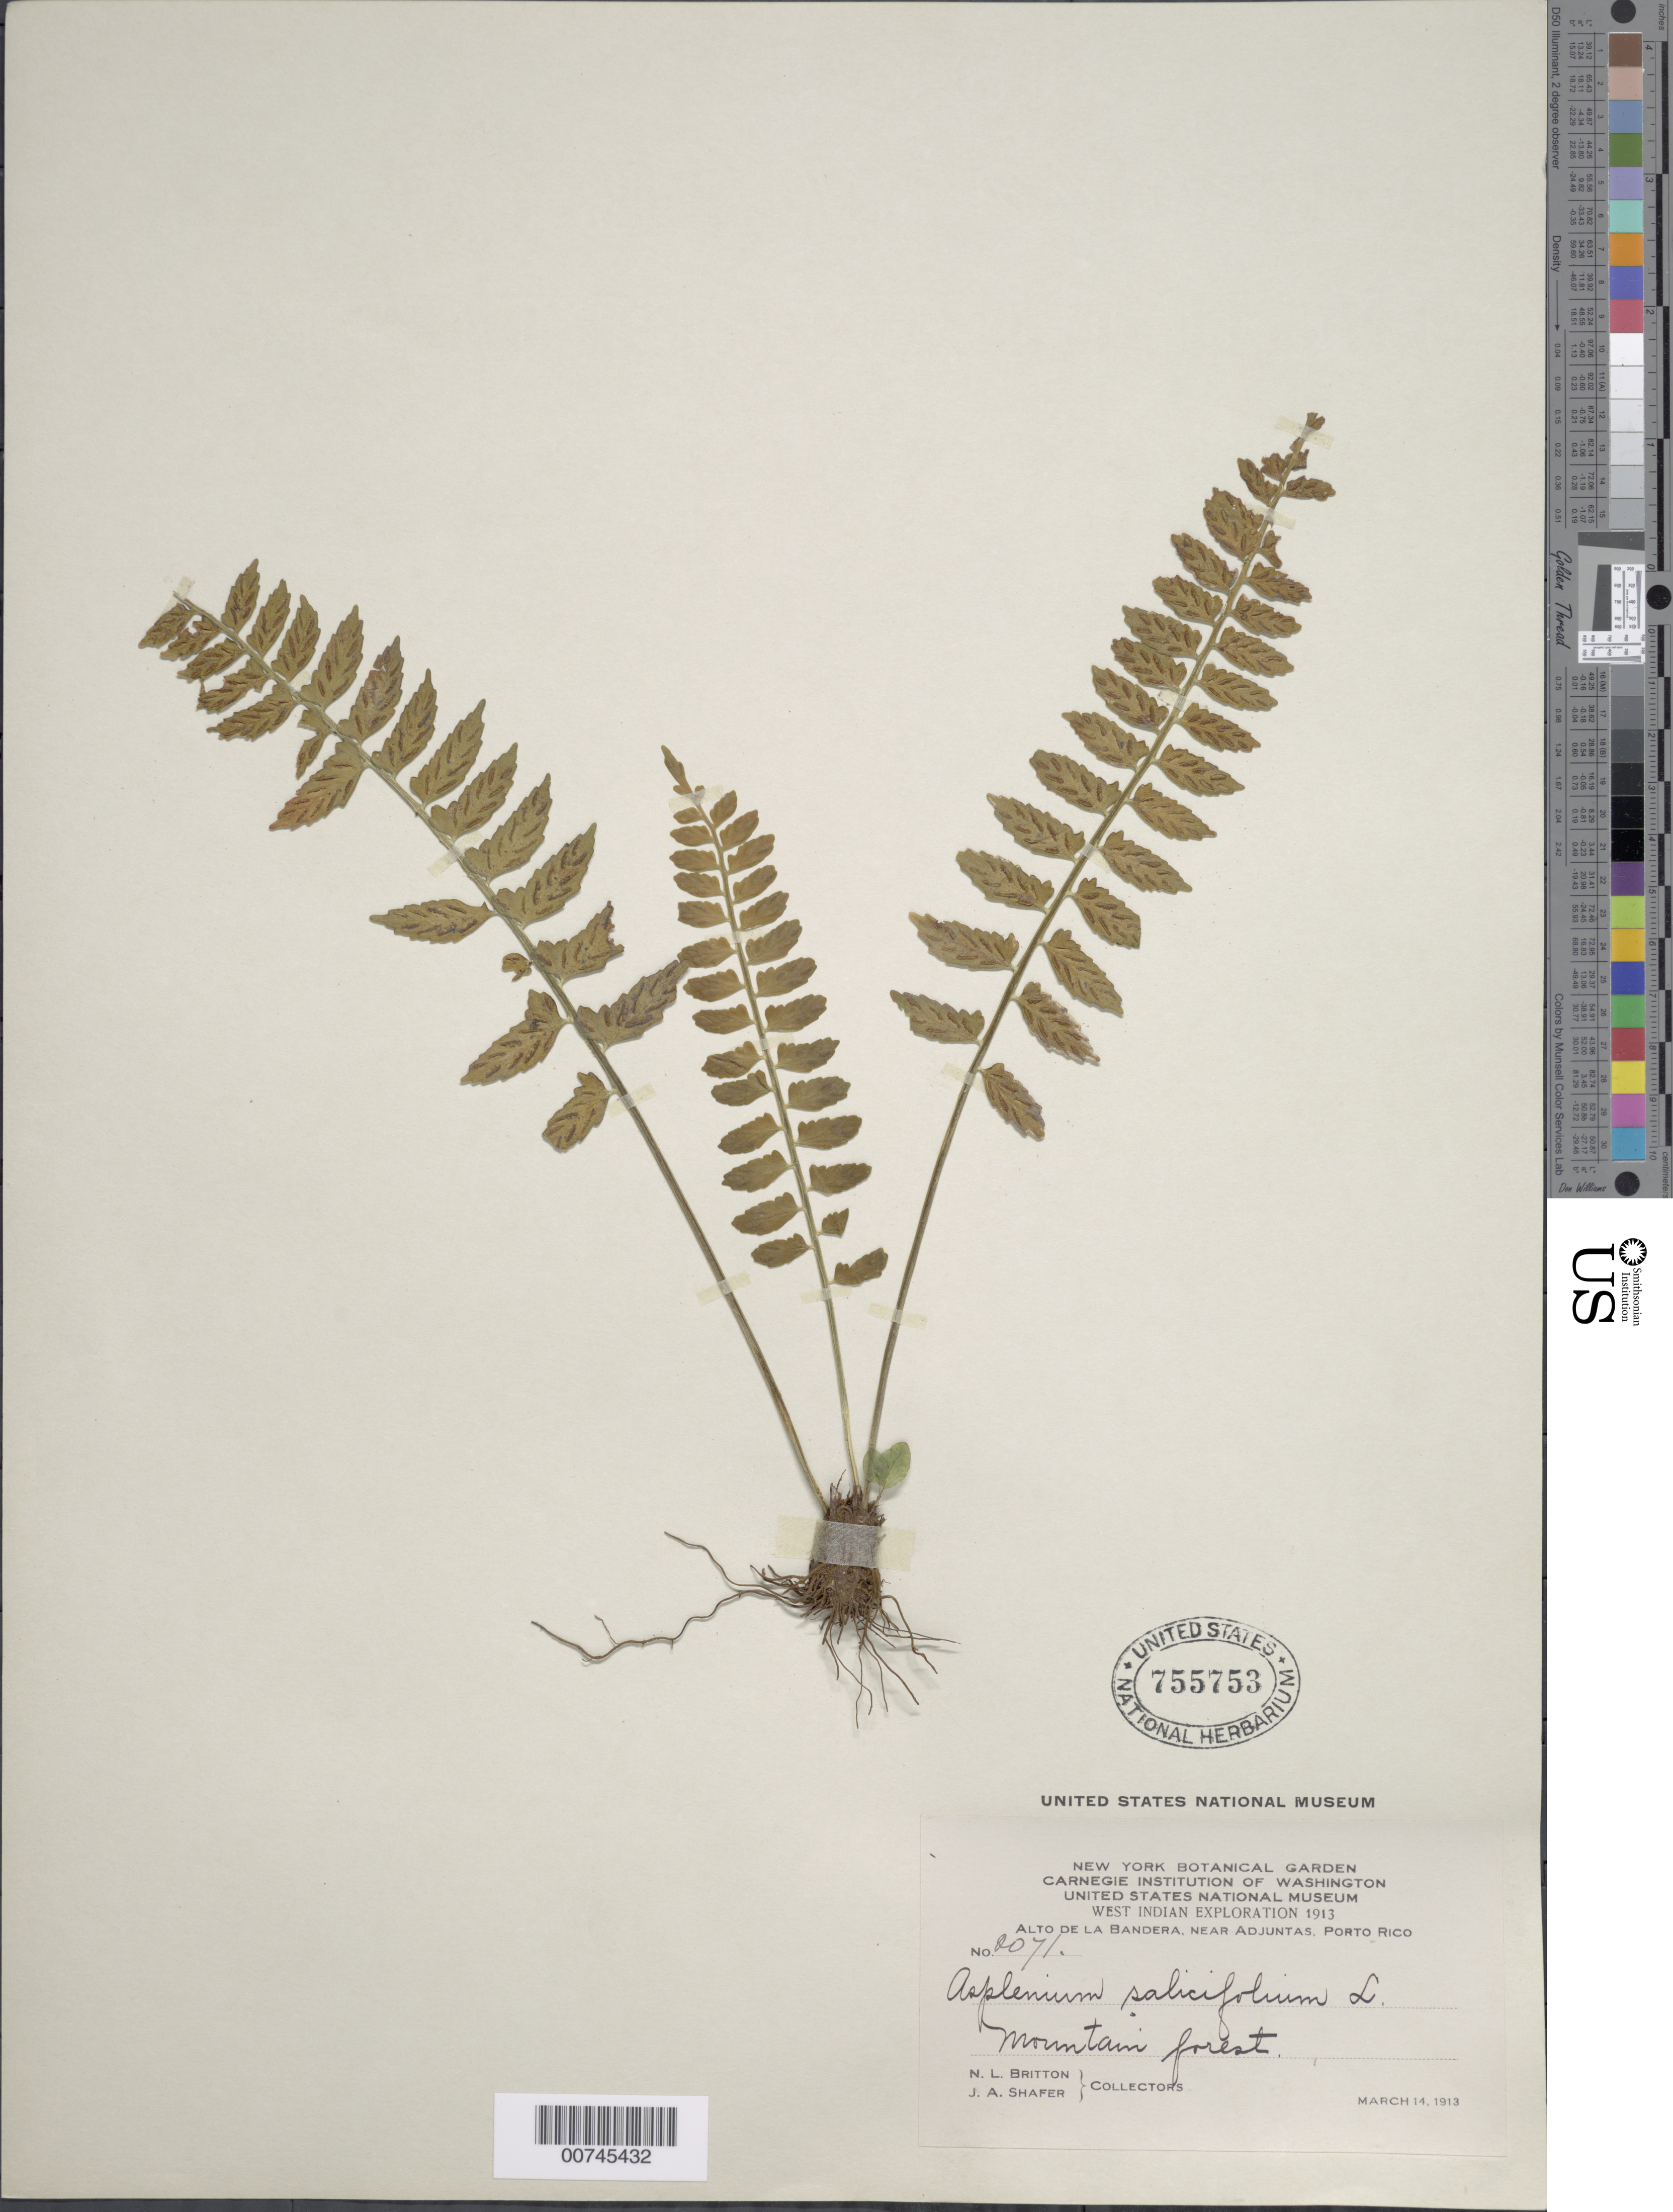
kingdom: Plantae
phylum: Tracheophyta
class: Polypodiopsida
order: Polypodiales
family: Aspleniaceae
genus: Asplenium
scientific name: Asplenium auriculatum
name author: Sw.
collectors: N. Britton & J. A. Shafer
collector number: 2071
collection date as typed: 14 Mar 1913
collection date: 1913-03-14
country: Puerto Rico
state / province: Adjuntas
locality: Alto de la Bandera, near Adjuntas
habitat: Mountain forest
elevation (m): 700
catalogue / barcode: US 755753